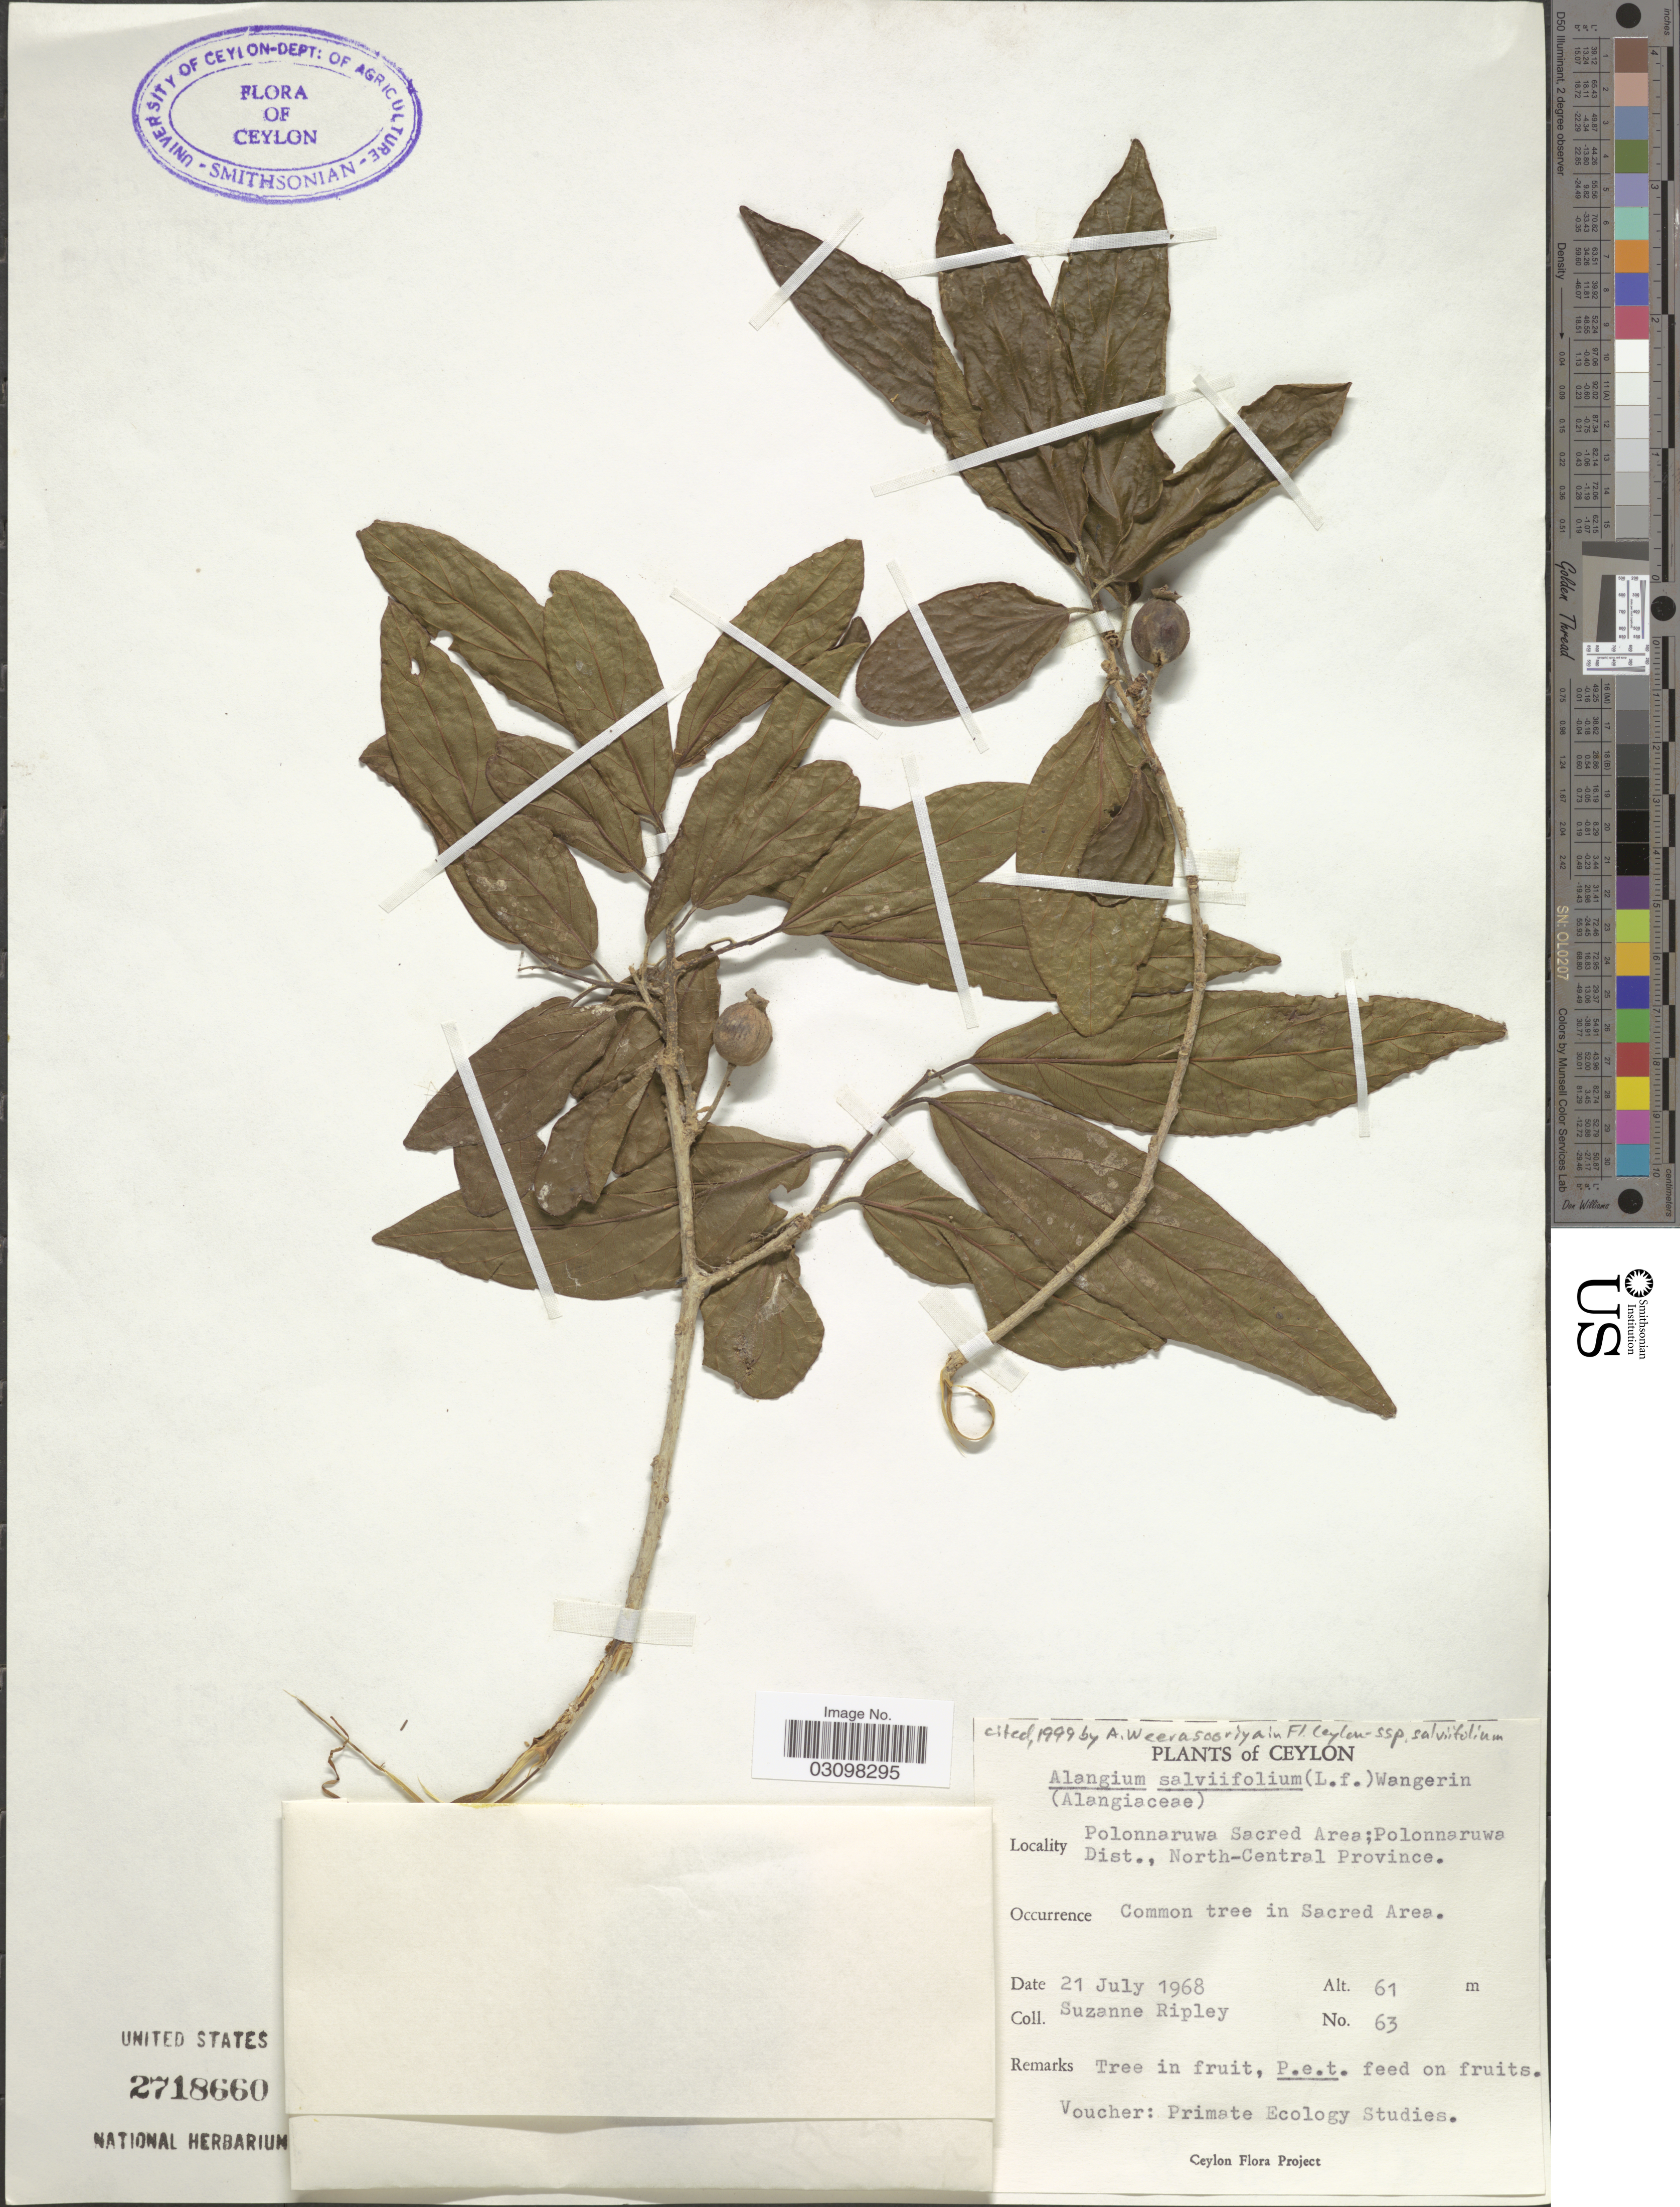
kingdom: Plantae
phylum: Tracheophyta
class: Magnoliopsida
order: Cornales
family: Cornaceae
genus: Alangium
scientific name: Alangium salviifolium subsp. salviifolium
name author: (L. f.) Wangerin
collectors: S. Ripley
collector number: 63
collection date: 1968-07-21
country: Sri Lanka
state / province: North Central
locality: Ceylon. Polonnaruwa Sacred Area; Polonnaruwa Dist.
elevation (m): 61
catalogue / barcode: US 2718660